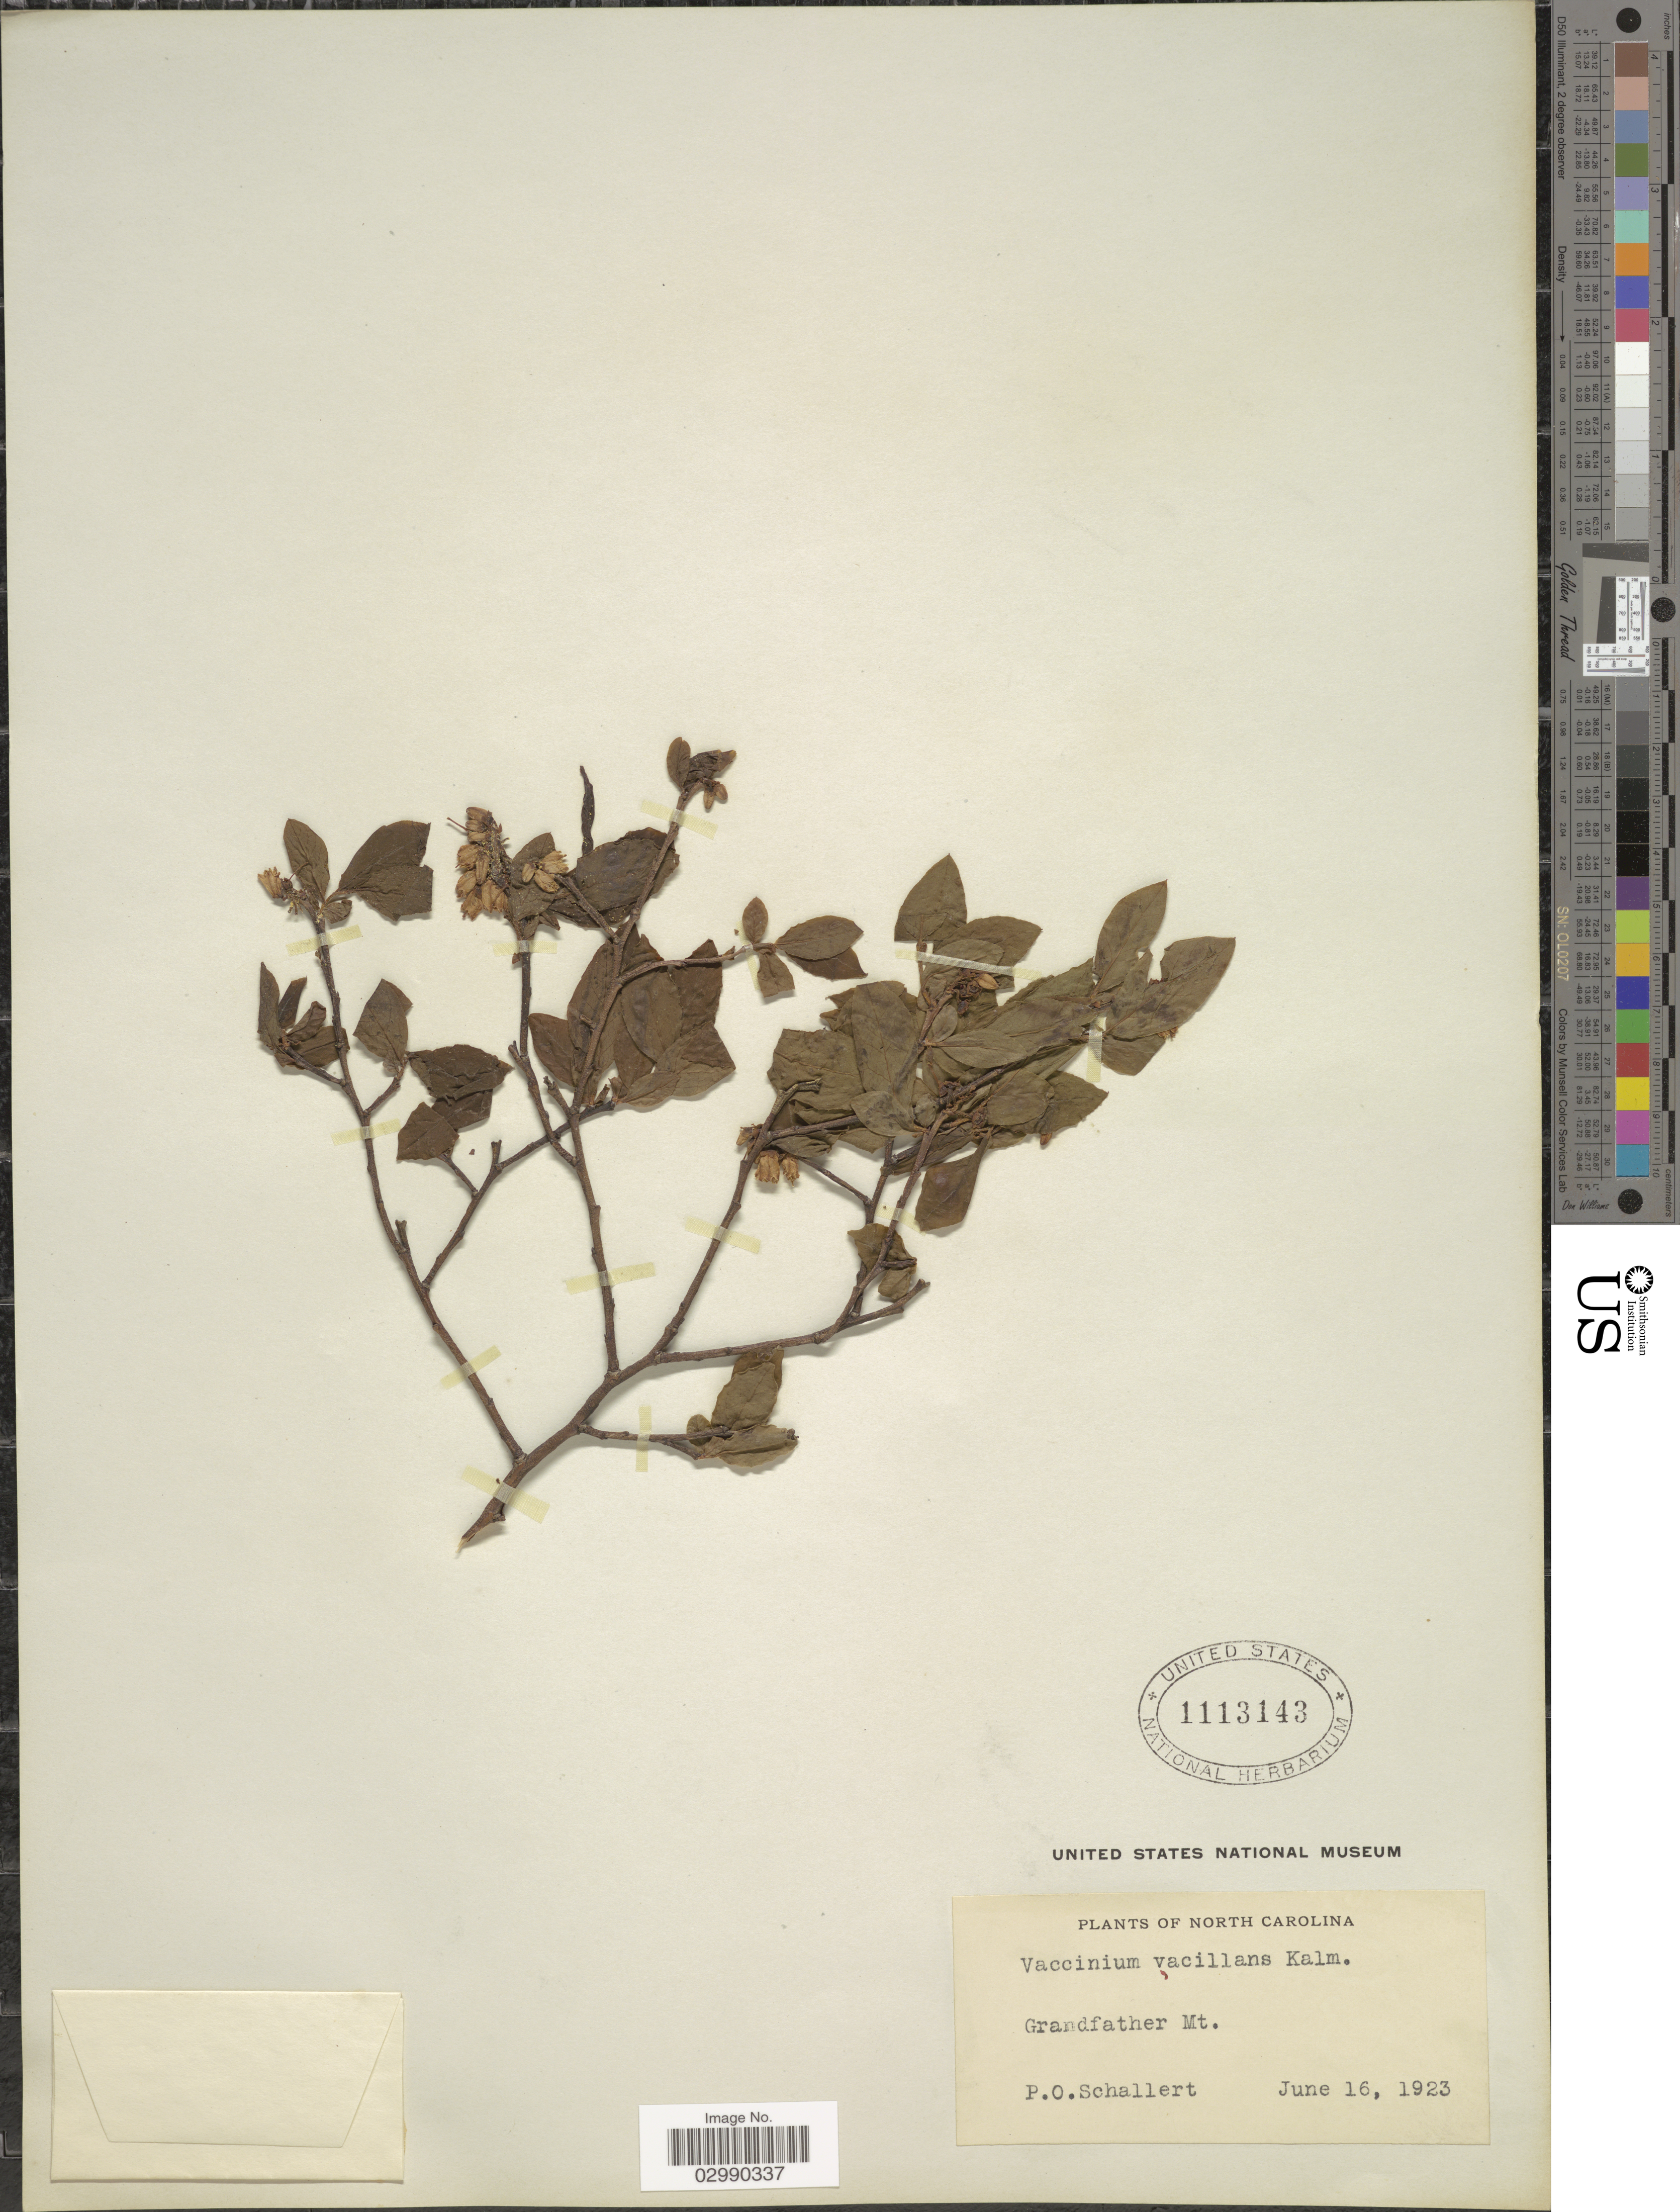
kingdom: Plantae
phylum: Tracheophyta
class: Magnoliopsida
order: Ericales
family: Ericaceae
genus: Vaccinium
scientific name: Vaccinium vacillans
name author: Kalm ex Torr.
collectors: P. Schallert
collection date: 1923-06-16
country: United States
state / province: North Carolina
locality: Grandfather Mt.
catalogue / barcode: US 1113143